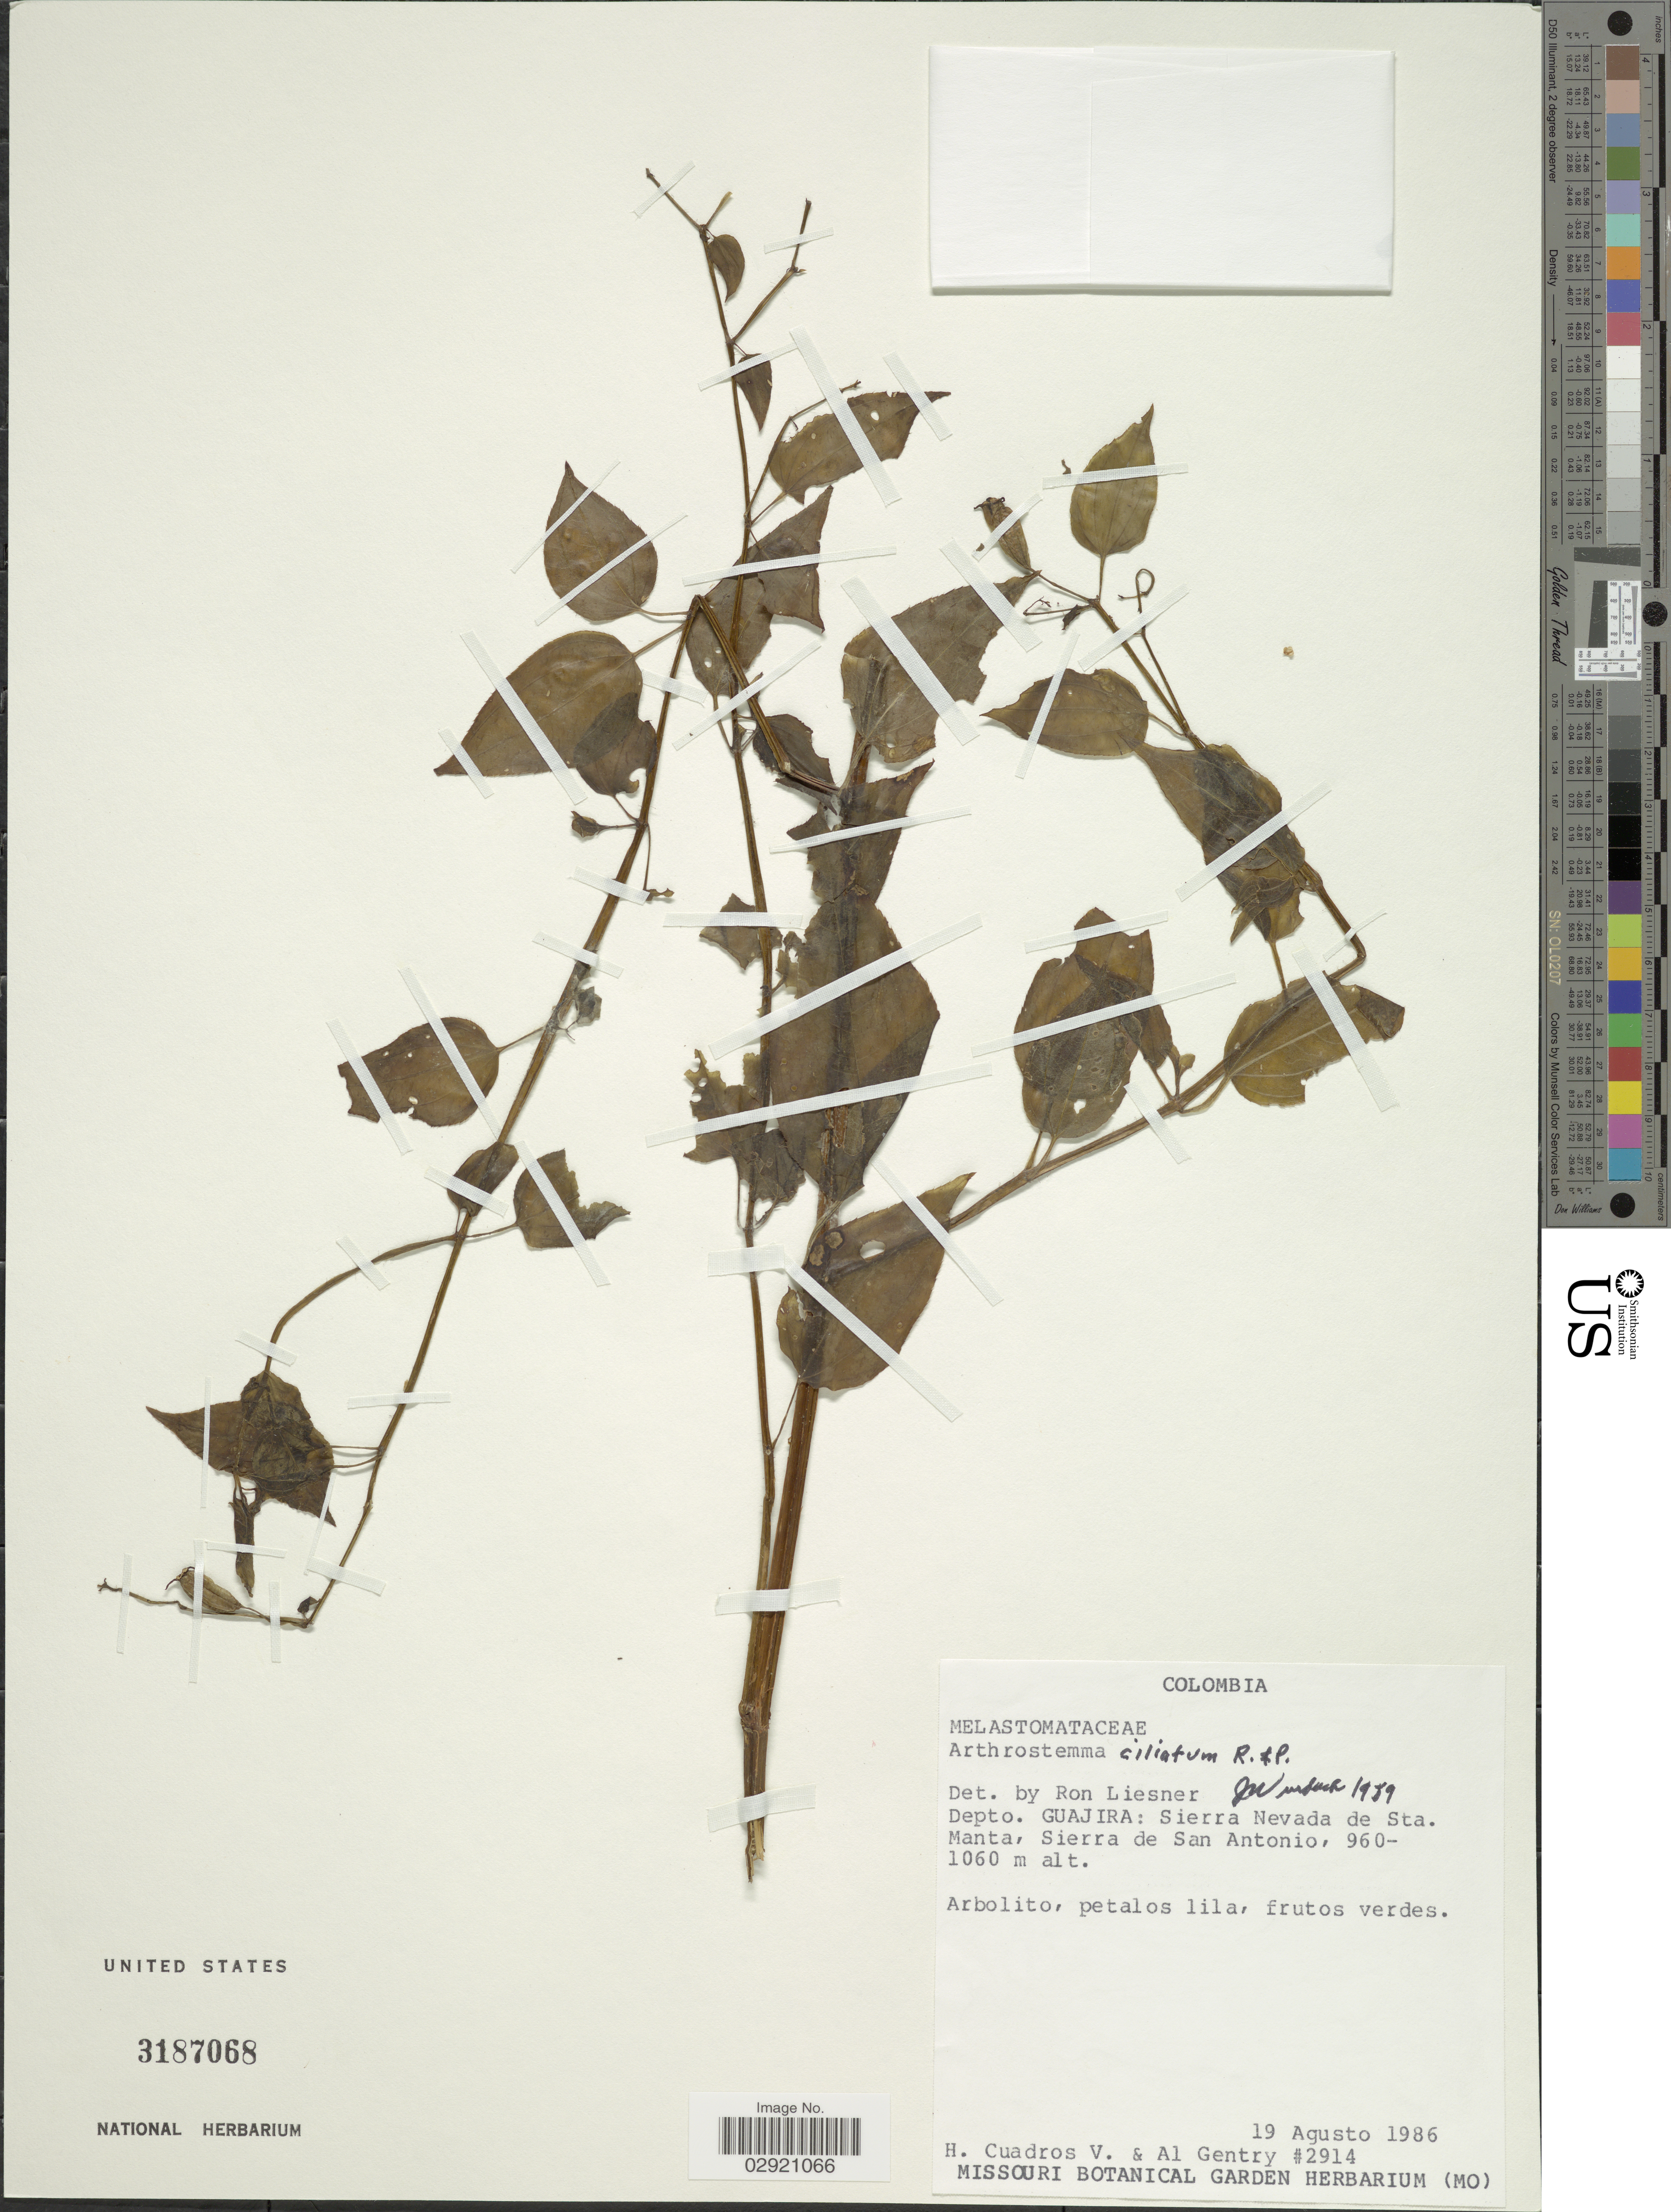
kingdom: Plantae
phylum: Tracheophyta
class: Magnoliopsida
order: Myrtales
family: Melastomataceae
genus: Arthrostemma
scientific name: Arthrostemma ciliatum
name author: Pav. ex D. Don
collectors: H. Cuadros V. & A. H. Gentry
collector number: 2914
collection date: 1986-08-19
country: Colombia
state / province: La Guajira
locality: Depto. Guajira: Sierra Nevada de Sta. Manta, Sierra de San Antonio.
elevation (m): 960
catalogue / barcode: US 3187068